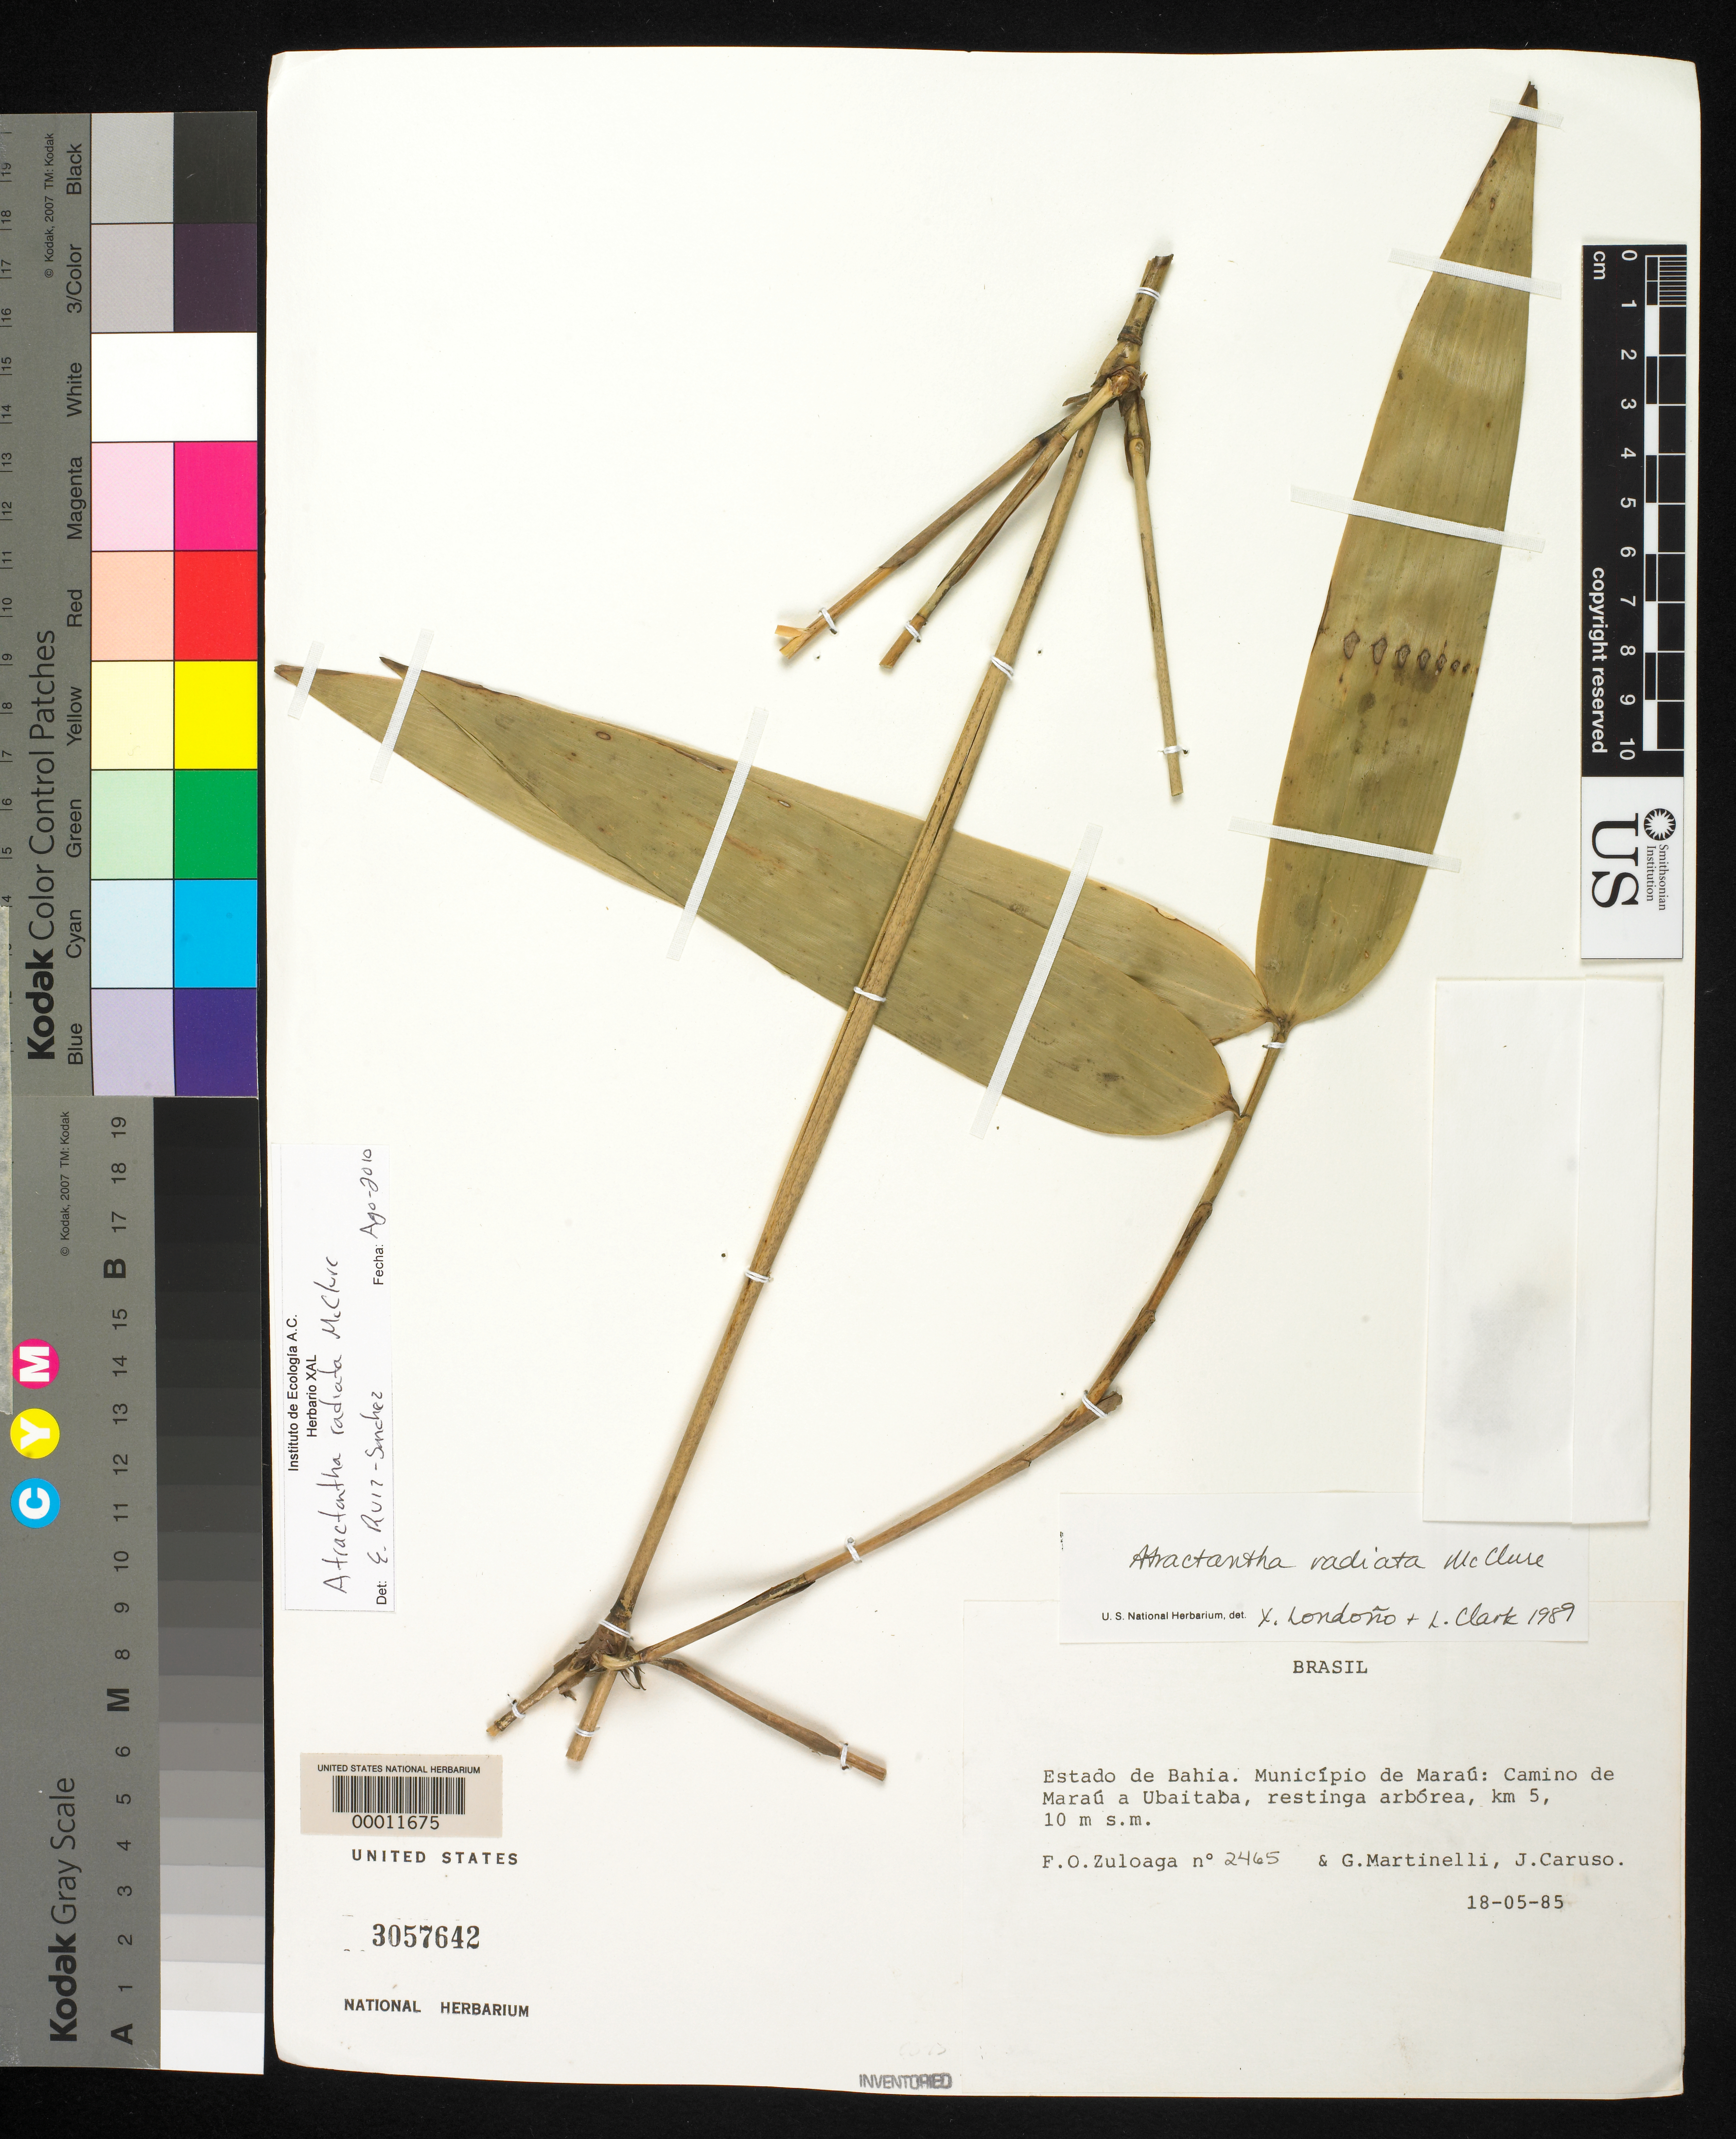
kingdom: Plantae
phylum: Tracheophyta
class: Liliopsida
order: Poales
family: Poaceae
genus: Atractantha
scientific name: Atractantha radiata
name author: McClure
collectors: F. O. Zuloaga, G. Martinelli & J. Caruso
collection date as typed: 18 May 1985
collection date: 1985-05-18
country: Brazil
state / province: Bahia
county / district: Maraú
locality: Camino de marau a ubaitaba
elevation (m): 10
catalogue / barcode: US 3057642